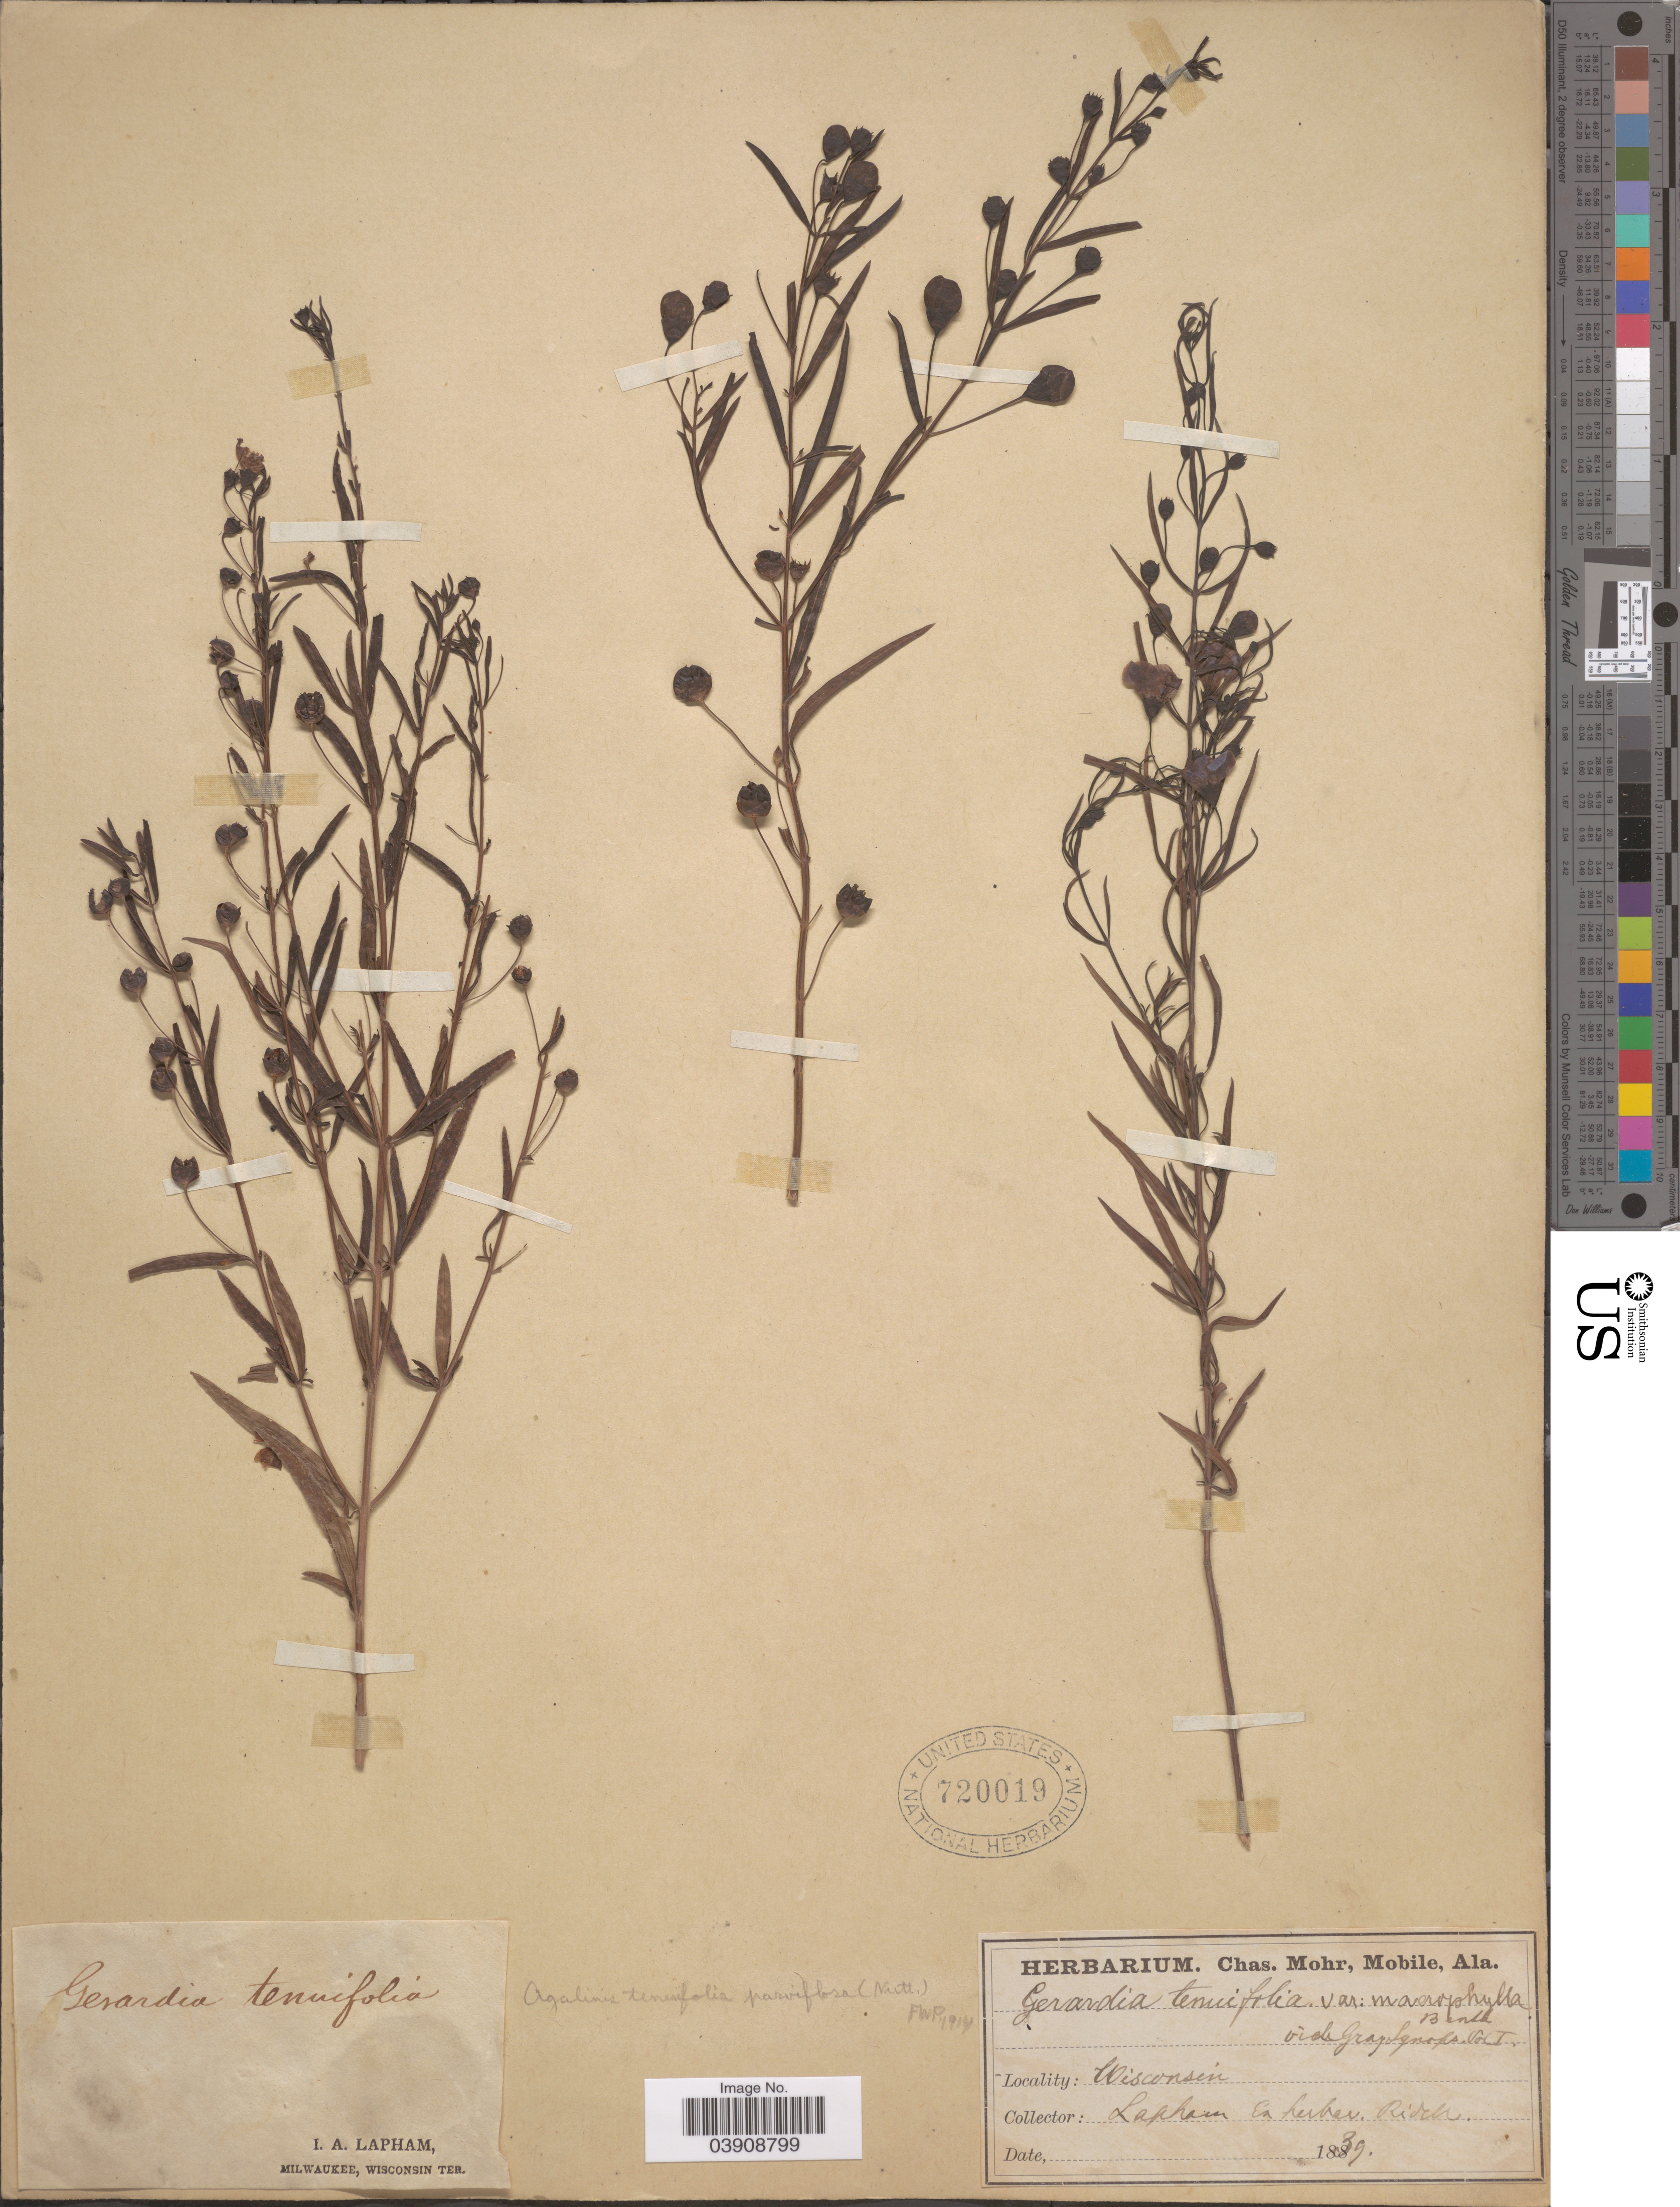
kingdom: Plantae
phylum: Tracheophyta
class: Magnoliopsida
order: Lamiales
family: Orobanchaceae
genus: Agalinis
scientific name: Agalinis tenuifolia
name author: (Vahl) Raf.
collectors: I. Lapham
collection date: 1839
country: United States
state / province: Wisconsin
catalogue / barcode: US 720019